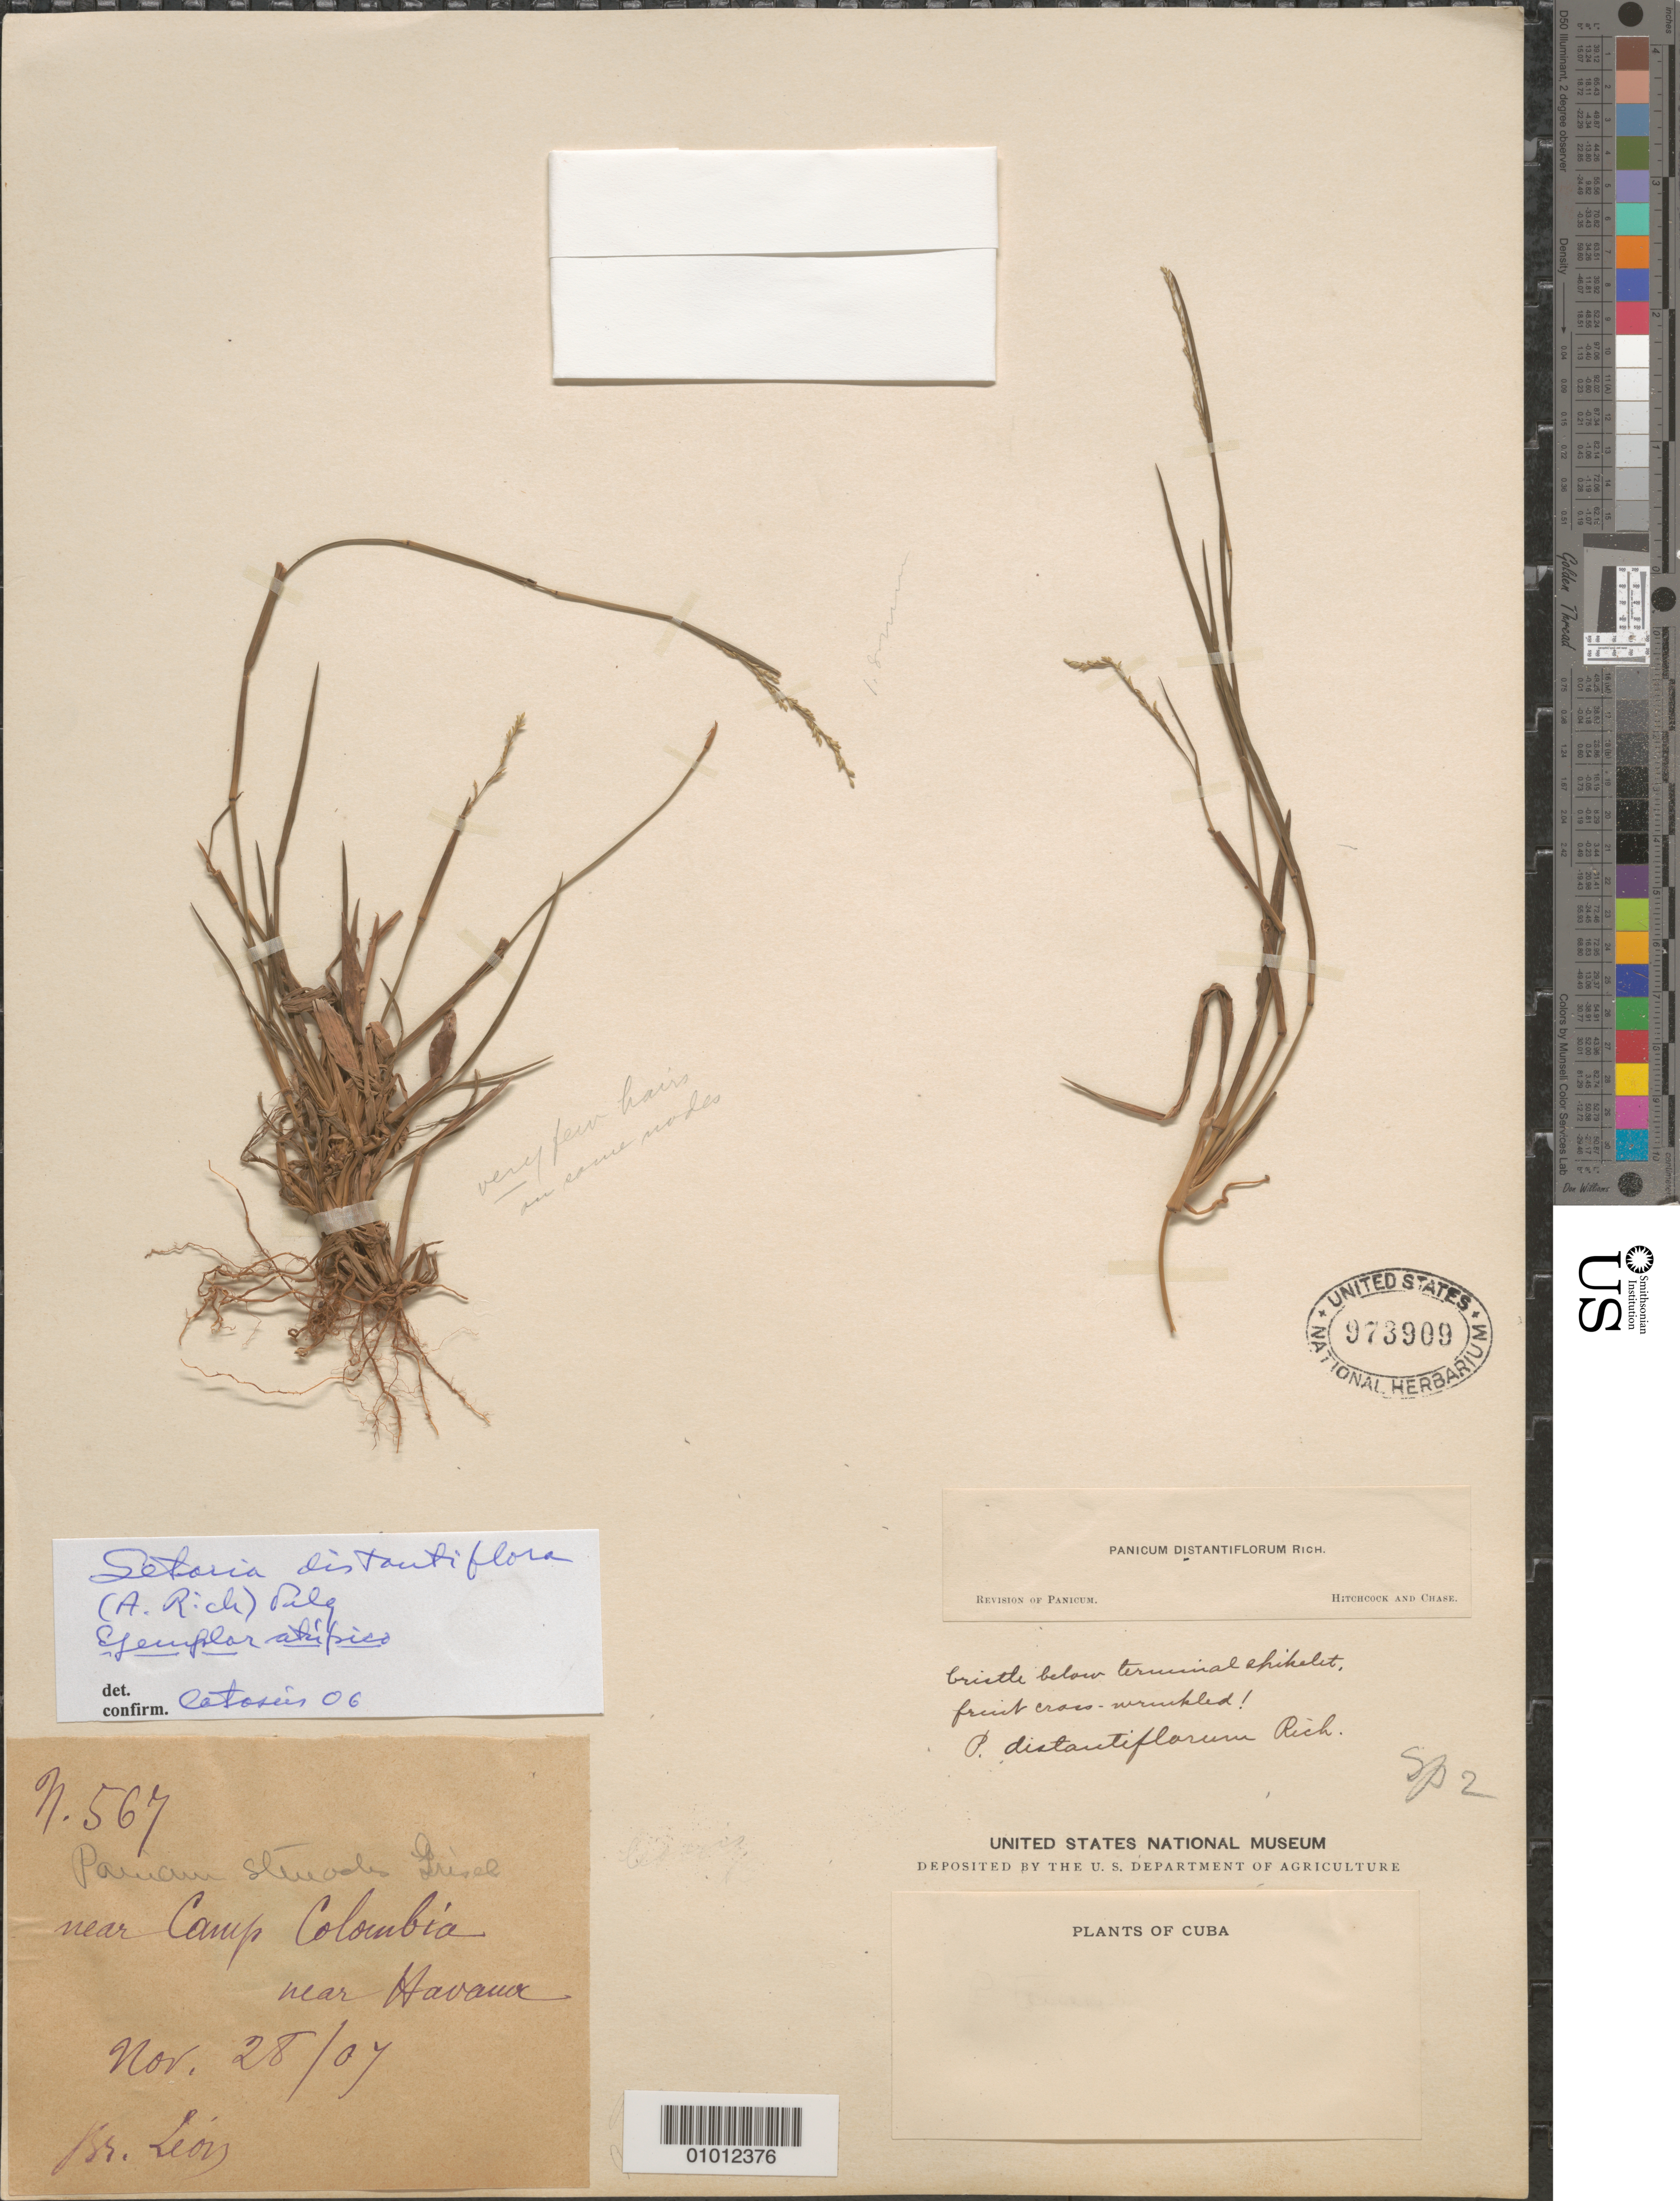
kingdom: Plantae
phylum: Tracheophyta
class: Liliopsida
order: Poales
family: Poaceae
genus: Setaria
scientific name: Setaria distantiflora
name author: (A. Rich.) Pilg.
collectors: Bro. León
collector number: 567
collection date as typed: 28 Nov 1907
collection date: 1907-11-28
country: Cuba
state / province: La Habana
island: Cuba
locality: Near Camp Colombia, near Havana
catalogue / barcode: US 973909